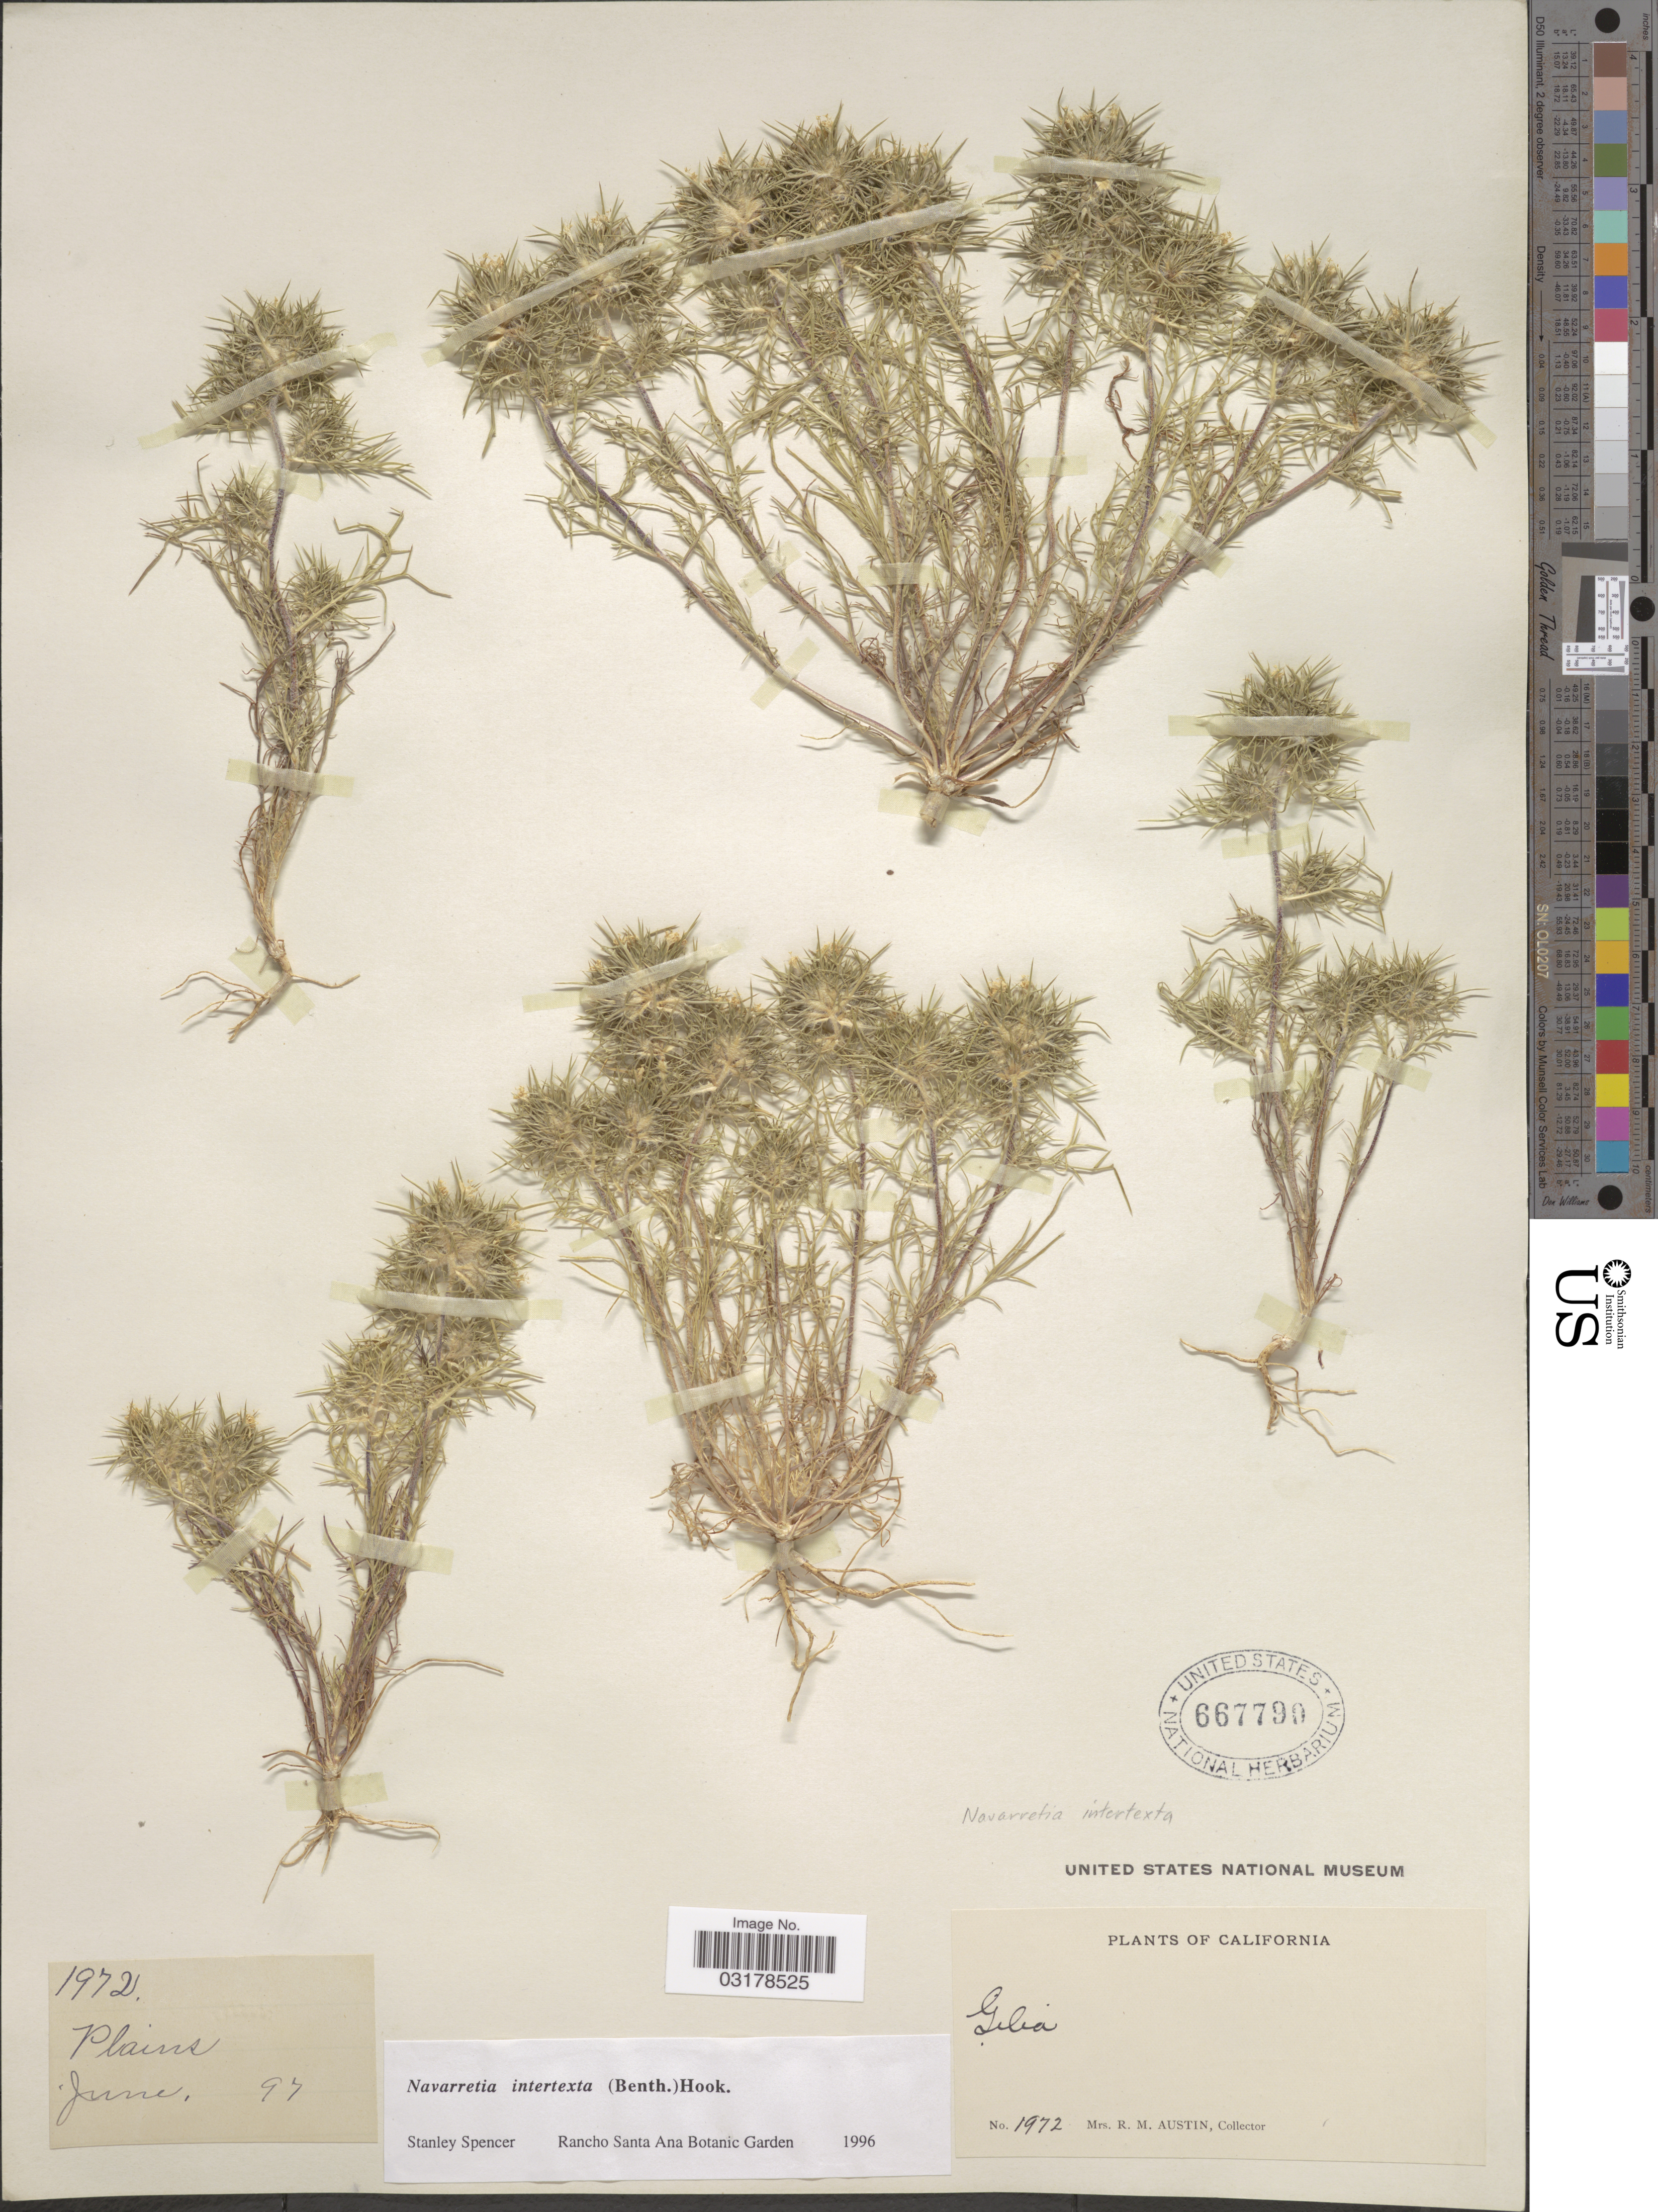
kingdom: Plantae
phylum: Tracheophyta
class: Magnoliopsida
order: Ericales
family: Polemoniaceae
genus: Navarretia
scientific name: Navarretia intertexta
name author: (Benth.) Hook.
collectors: R. Austin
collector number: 1972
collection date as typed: Transcribed d/m/y: /6/97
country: United States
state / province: California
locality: Plains.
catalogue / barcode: US 667790